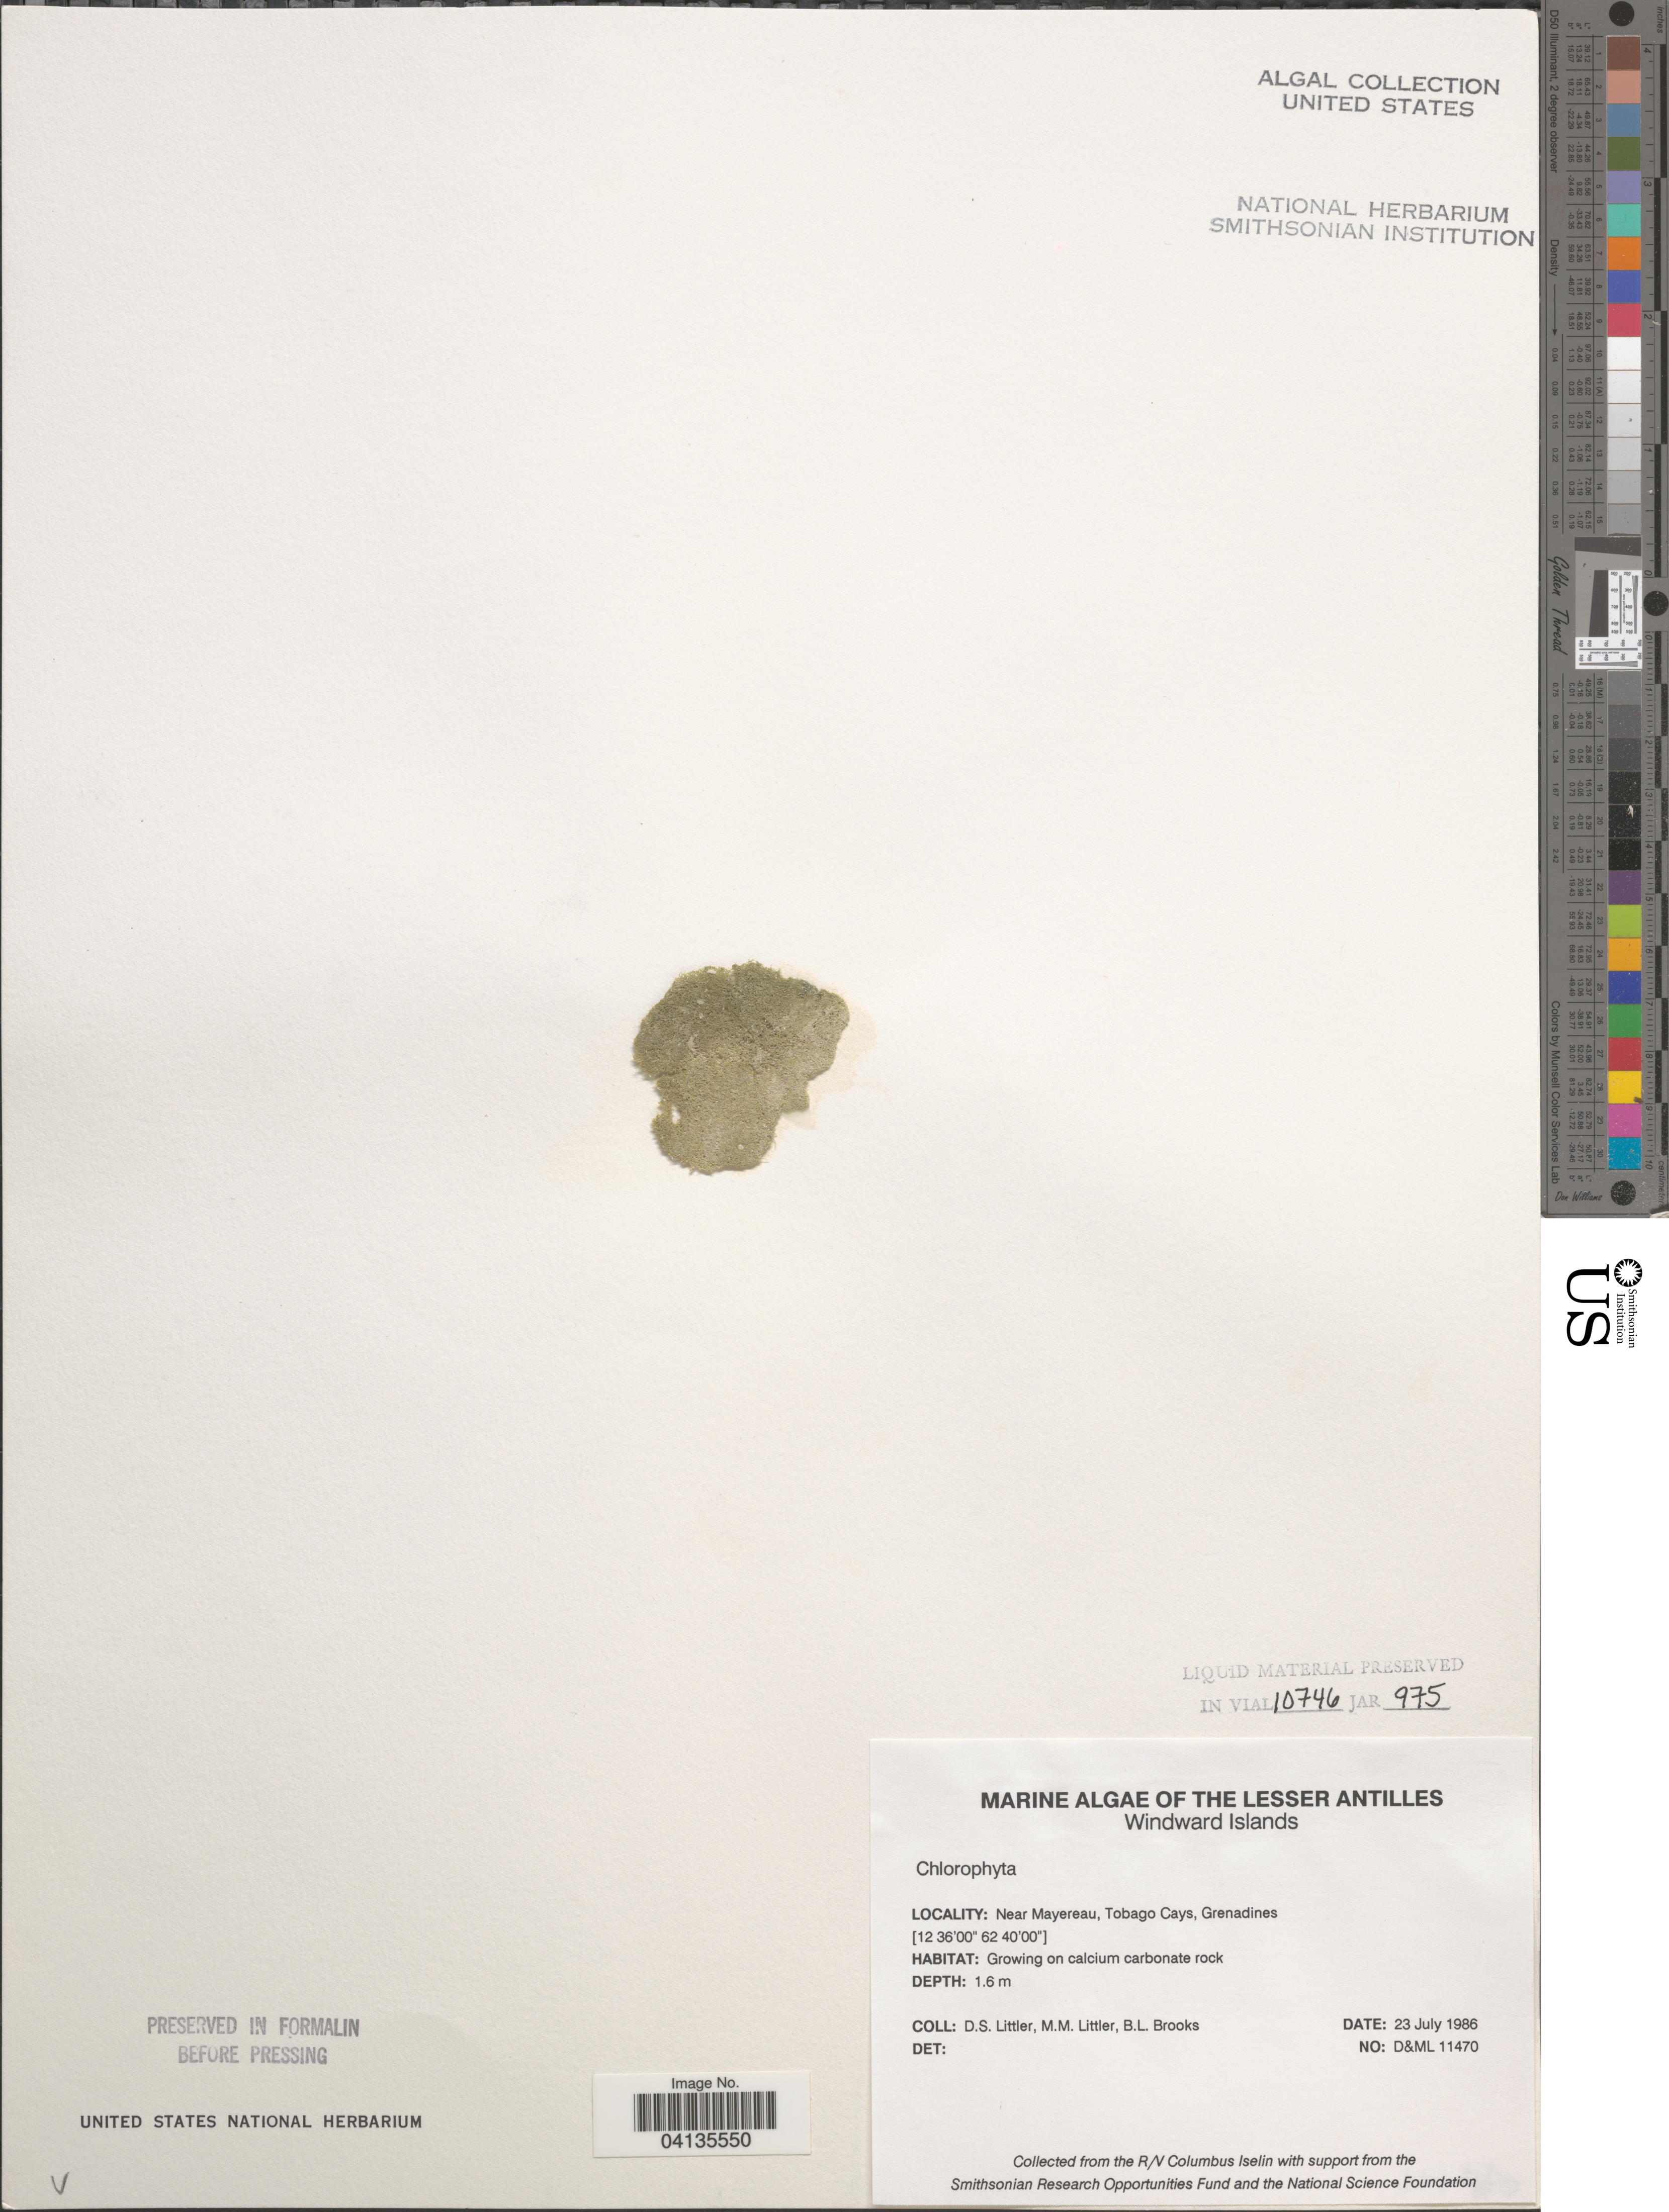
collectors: D. S. Littler & B. Brooks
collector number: D&ML11470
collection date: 1986-07-23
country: St. Vincent - Grenadines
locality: The Lesser Antilles. Windward Islands. Near Mayereau, Tobago Cays, Grenadines.